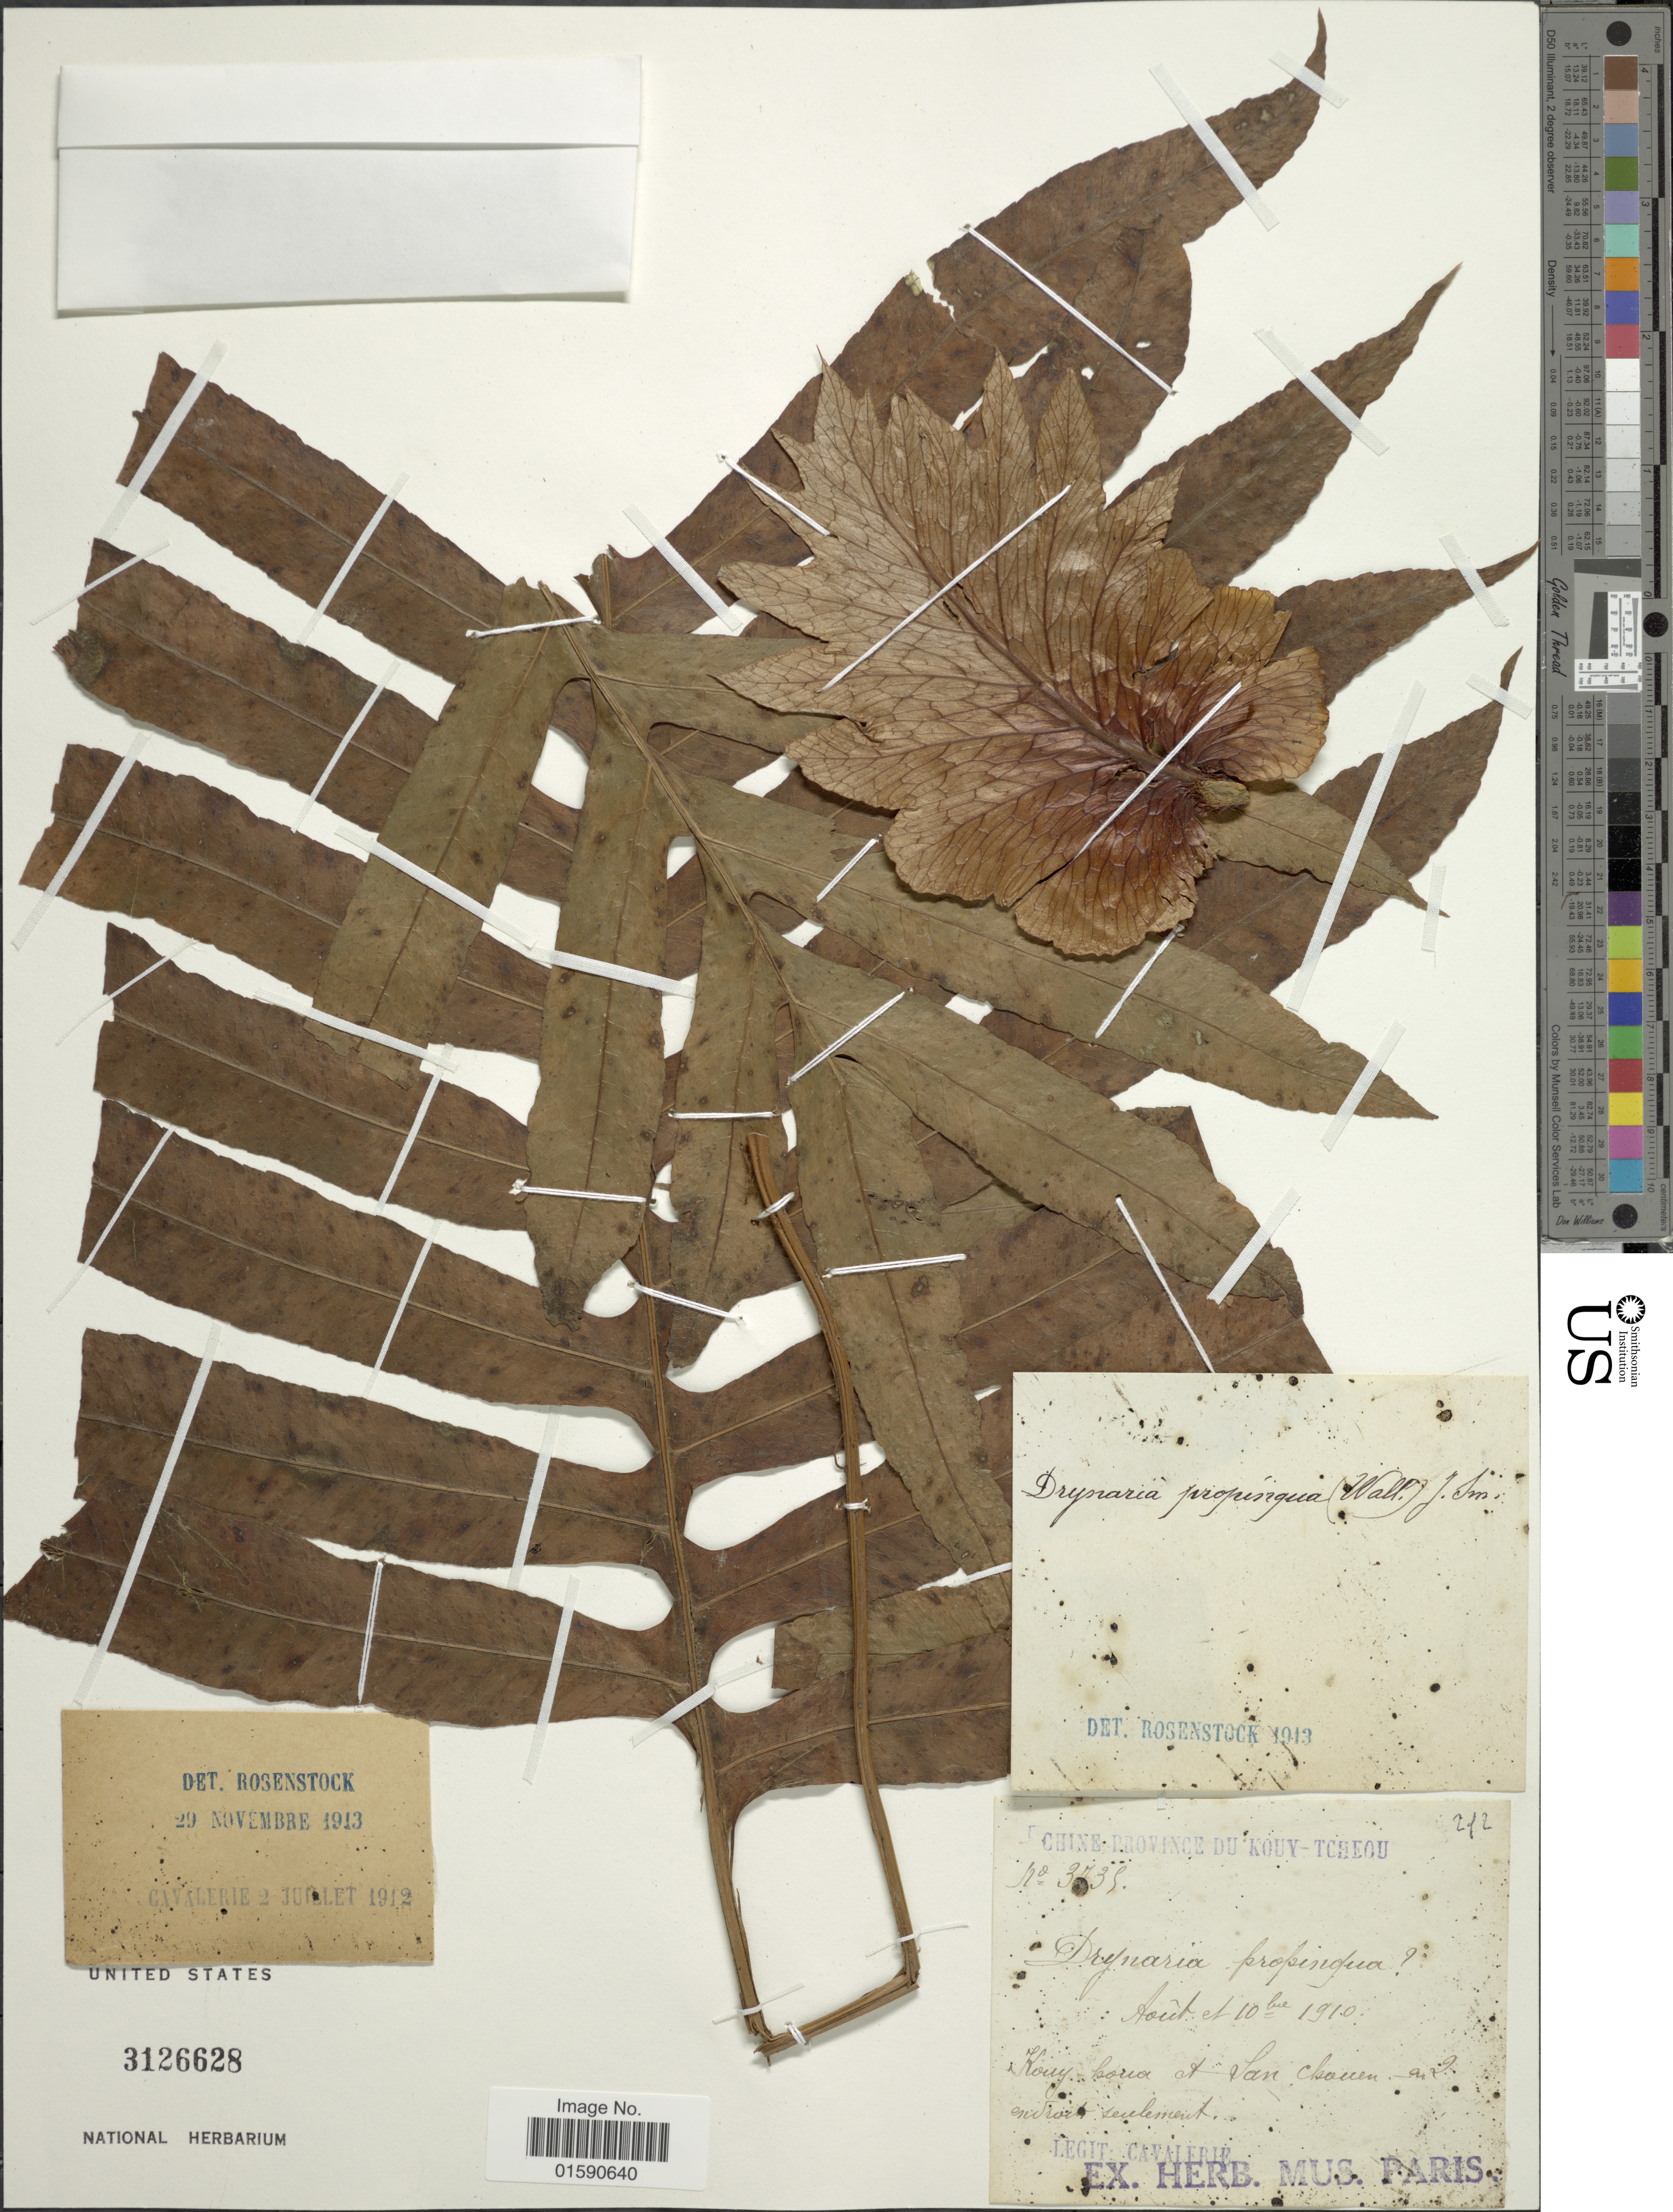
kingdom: Plantae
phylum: Tracheophyta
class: Polypodiopsida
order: Polypodiales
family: Polypodiaceae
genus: Drynaria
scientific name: Drynaria propinqua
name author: (Wall. ex Mett.) J. Sm.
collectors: -. Cavalerie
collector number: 3738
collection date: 1910-08-10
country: China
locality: Kouy lana et San Chouen en endricit suelmeny [interpreted]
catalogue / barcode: US 3126628